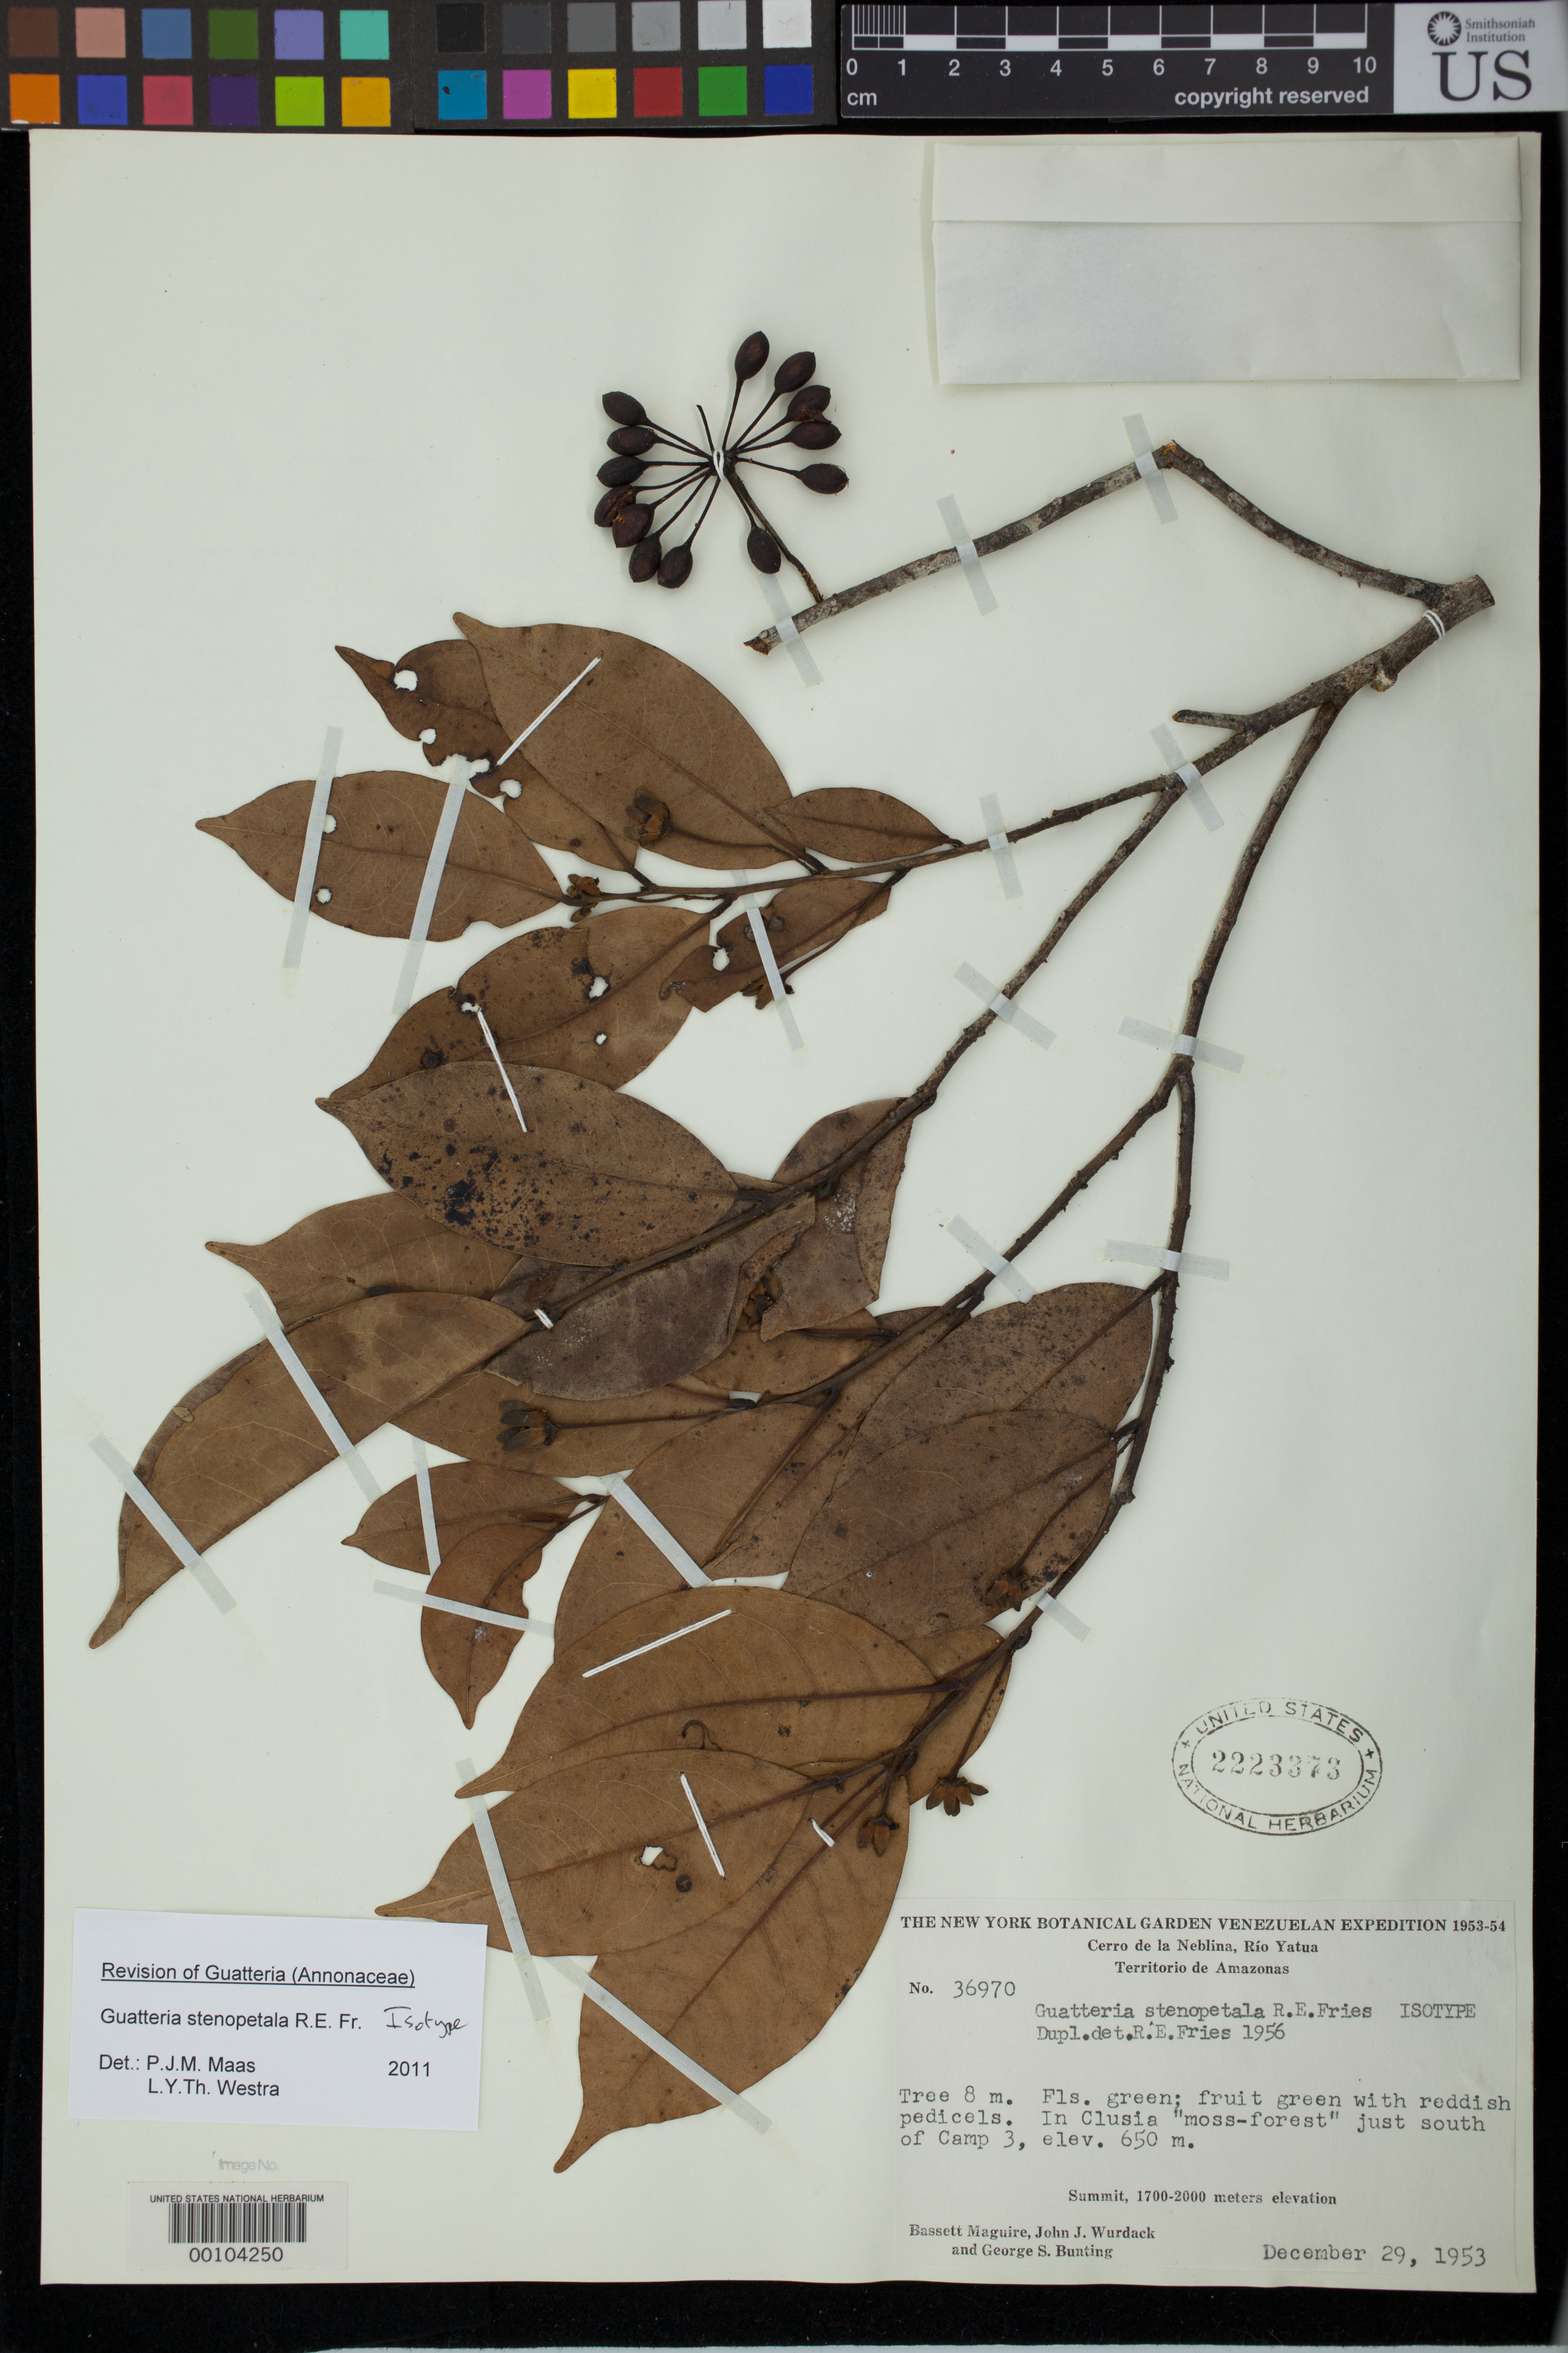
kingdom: Plantae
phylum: Tracheophyta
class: Magnoliopsida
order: Magnoliales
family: Annonaceae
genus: Guatteria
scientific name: Guatteria stenopetala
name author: R.E. Fr.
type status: Isotype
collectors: B. Maguire, J. J. Wurdack & G. S. Bunting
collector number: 36970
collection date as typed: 29 Dec 1953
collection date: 1953-12-29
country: Venezuela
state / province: Amazonas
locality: Cerra de La Neblina, Rio Yatua, just S of camp 3.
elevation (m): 650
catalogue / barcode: US 2223373